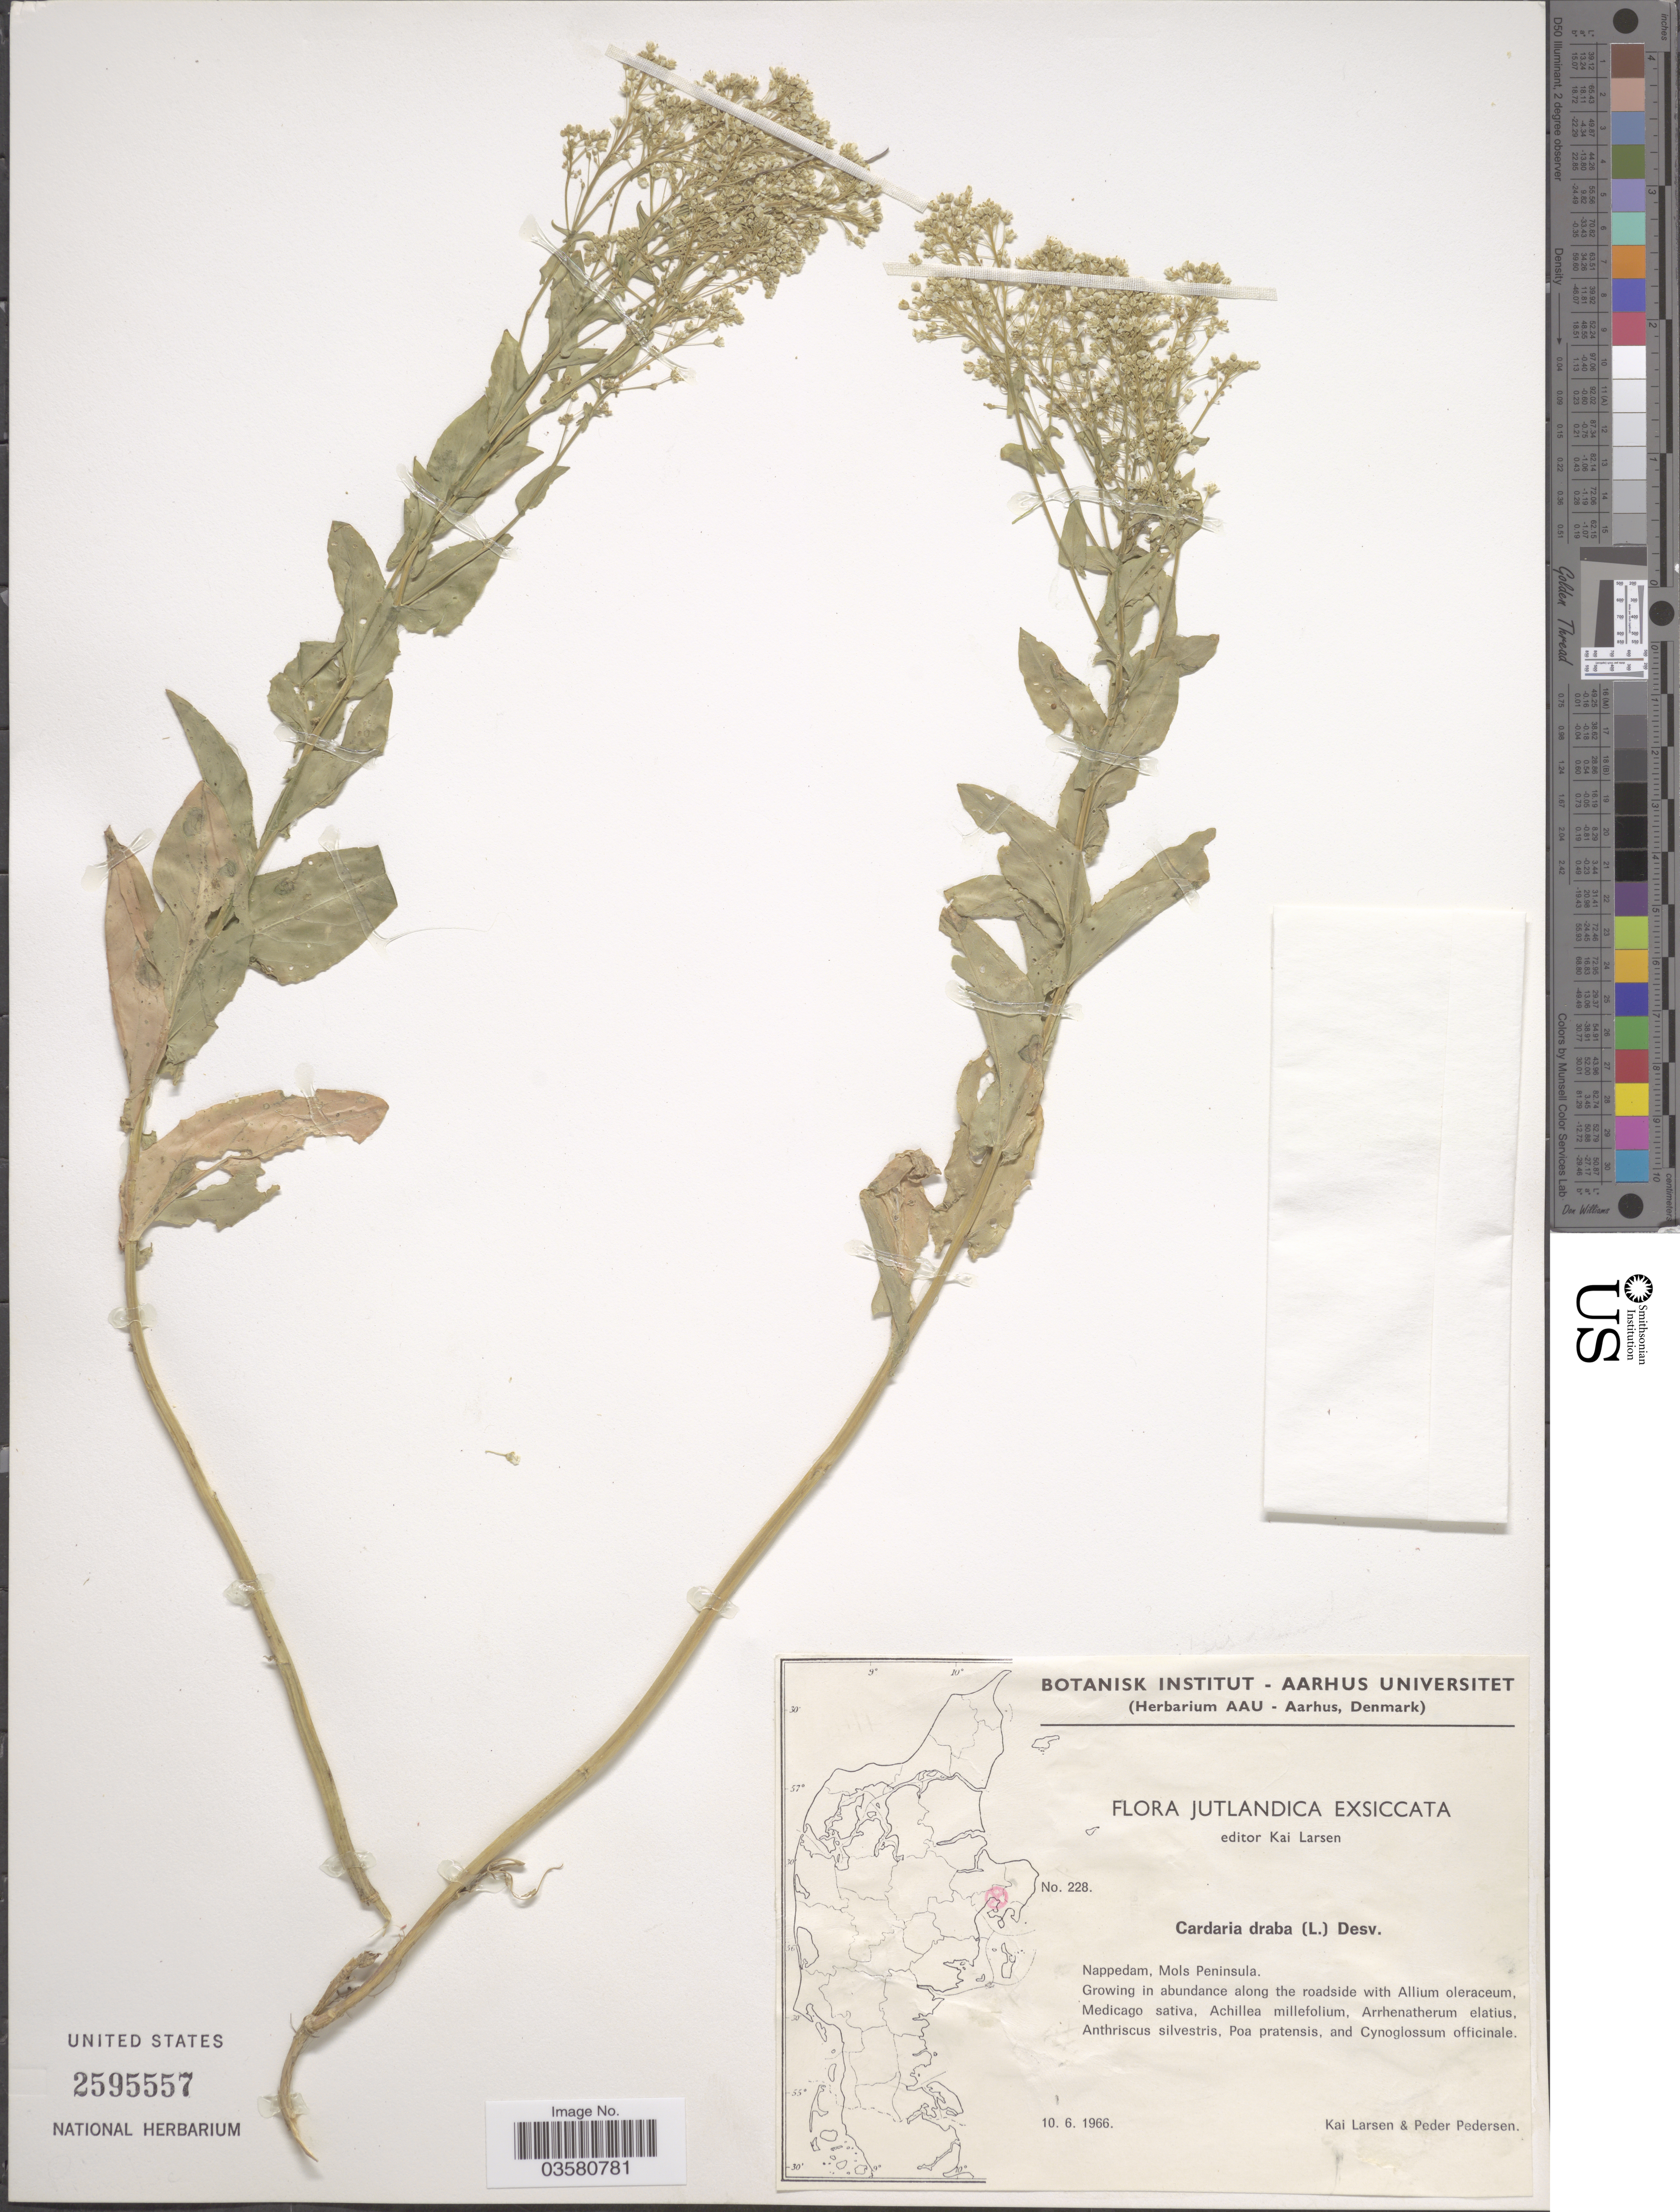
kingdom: Plantae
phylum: Tracheophyta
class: Magnoliopsida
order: Brassicales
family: Brassicaceae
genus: Lepidium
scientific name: Lepidium draba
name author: L.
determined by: Strong, M. T., (US), Smithsonian Institution - National Museum of Natural History (UNITED STATES)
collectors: K. Larsen & P. Pedersen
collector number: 228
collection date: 1966-06-10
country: Denmark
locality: Jutlandica. Nappedam, Mols Peninsula.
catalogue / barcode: US 2595557